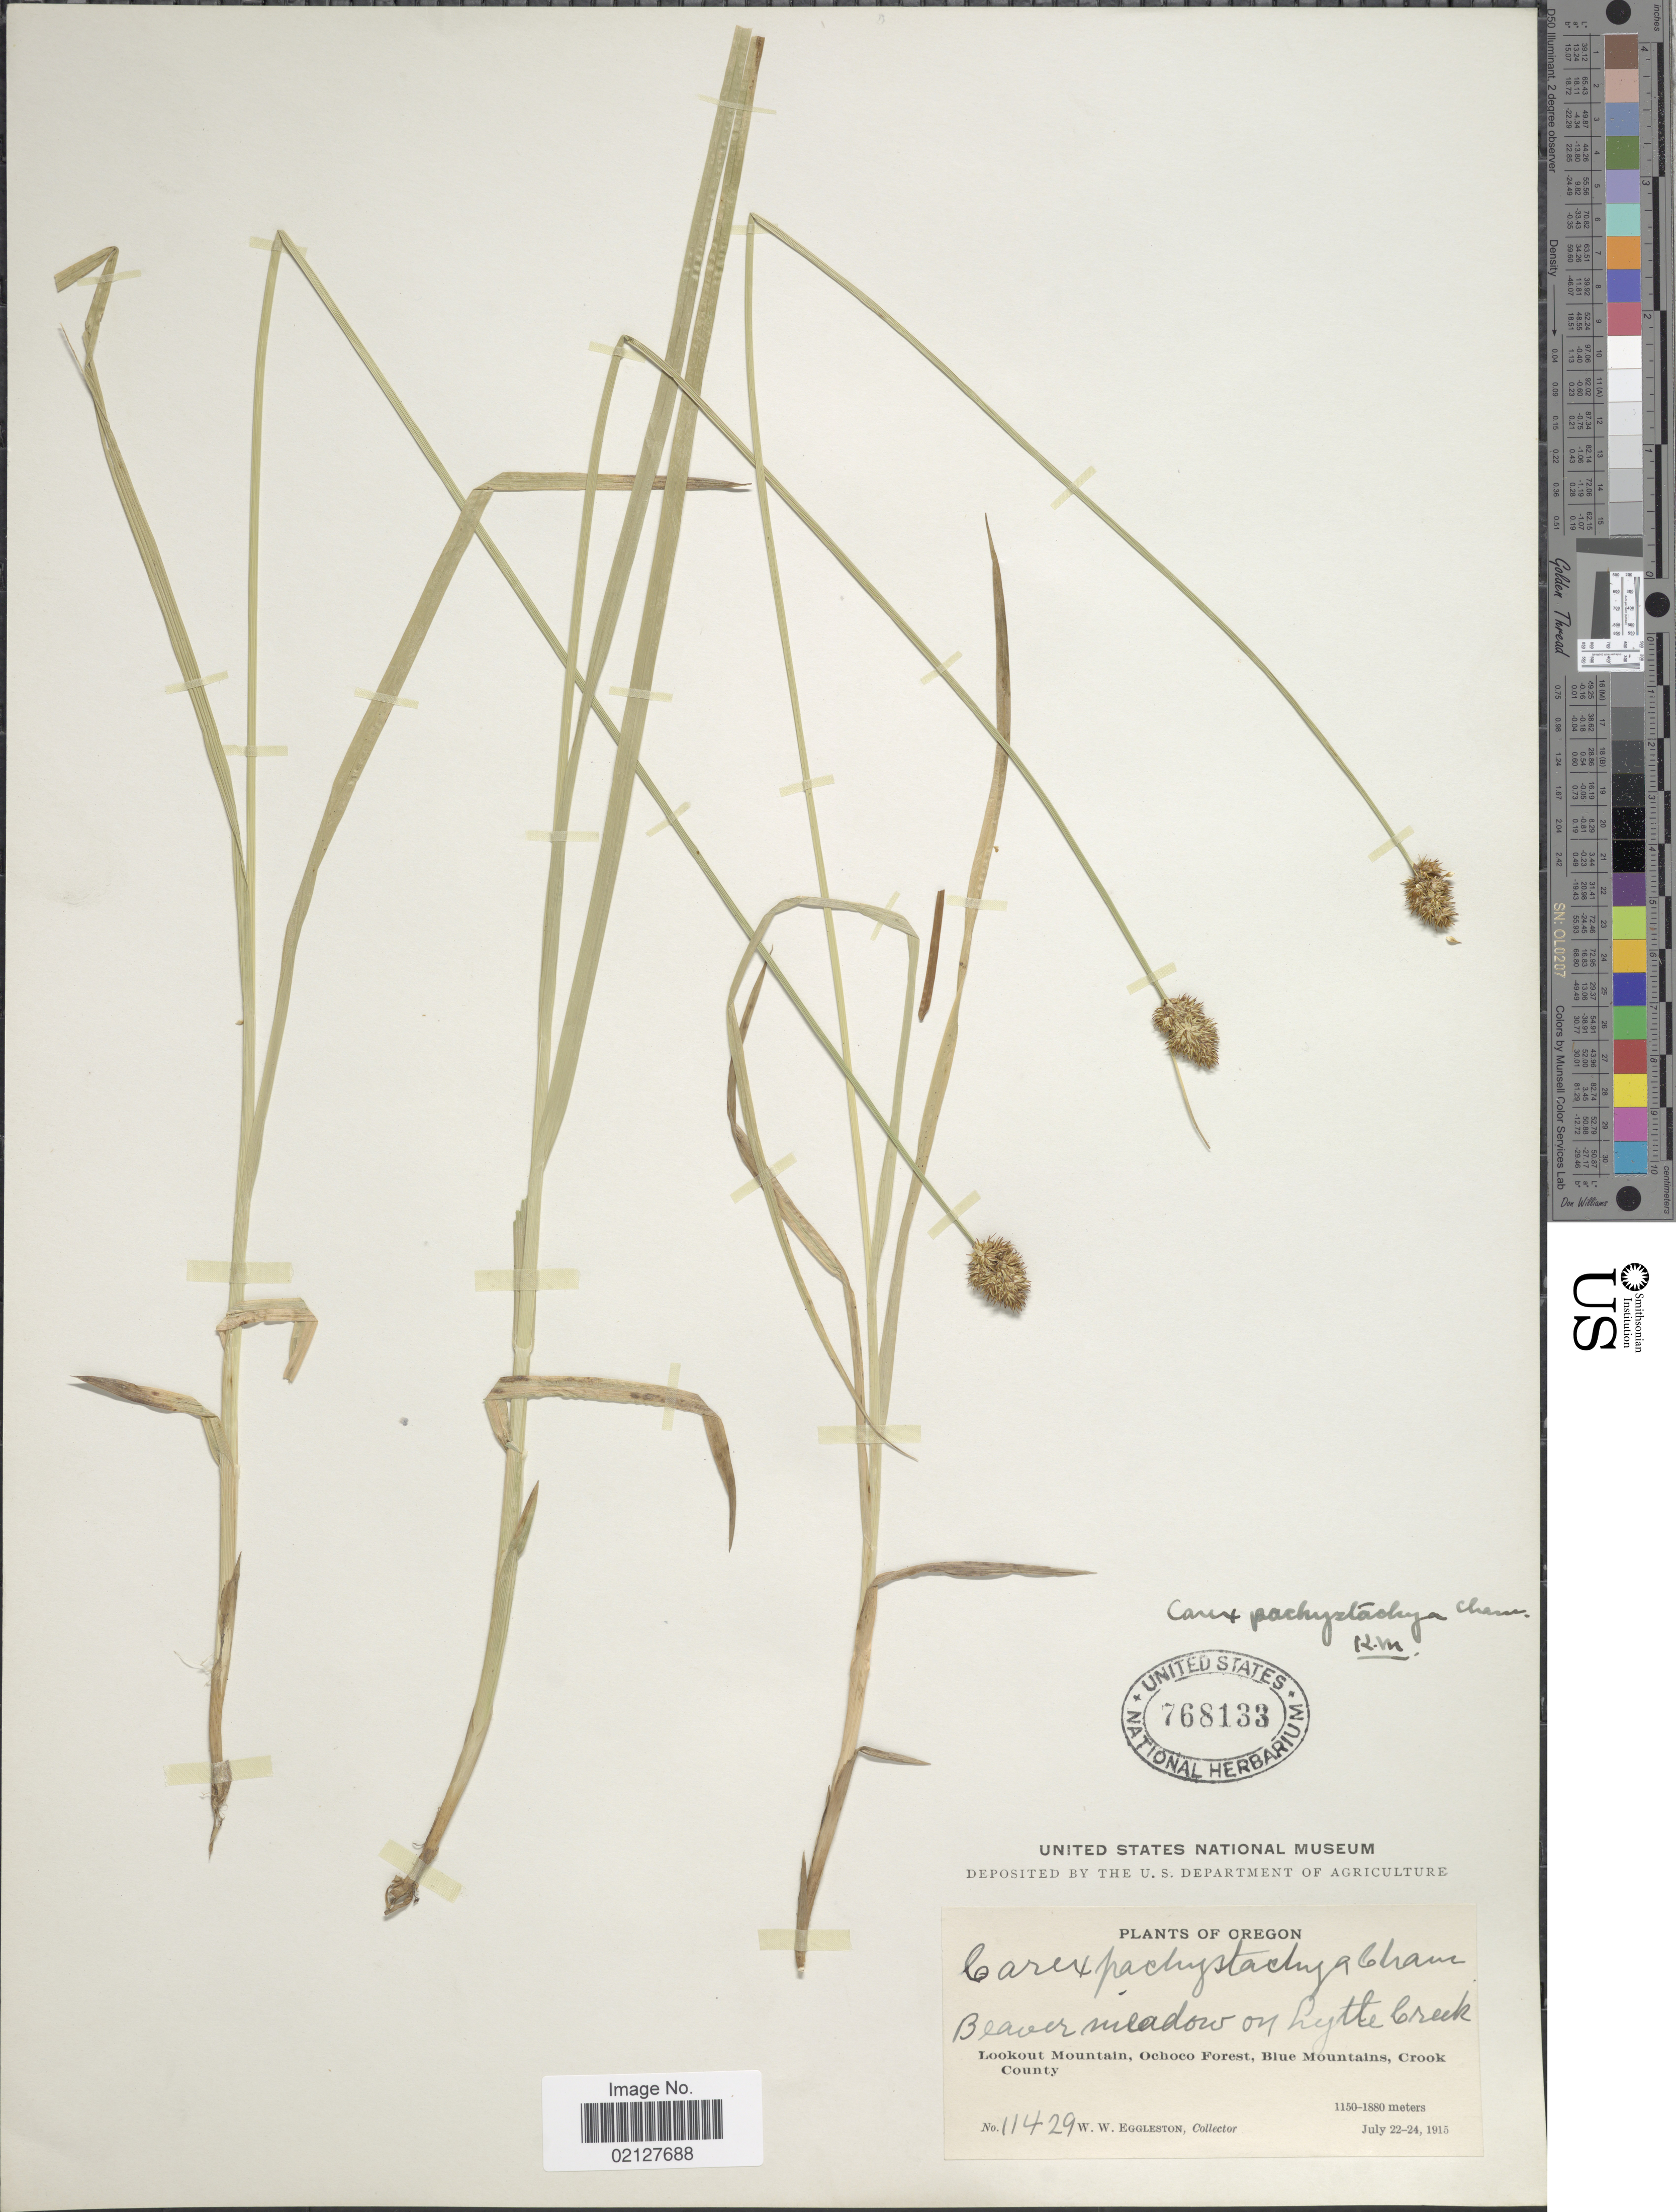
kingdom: Plantae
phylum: Tracheophyta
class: Liliopsida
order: Poales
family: Cyperaceae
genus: Carex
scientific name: Carex pachystachya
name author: Cham. ex Steud.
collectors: W. W. Eggleston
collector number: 11429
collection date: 1915-07-22/1915-07-24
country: United States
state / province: Oregon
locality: Beaver meadow on Lytle Creek. Lookout Mountain, Ochoco Forest, Blue Mountains, Crook County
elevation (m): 1150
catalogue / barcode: US 768133